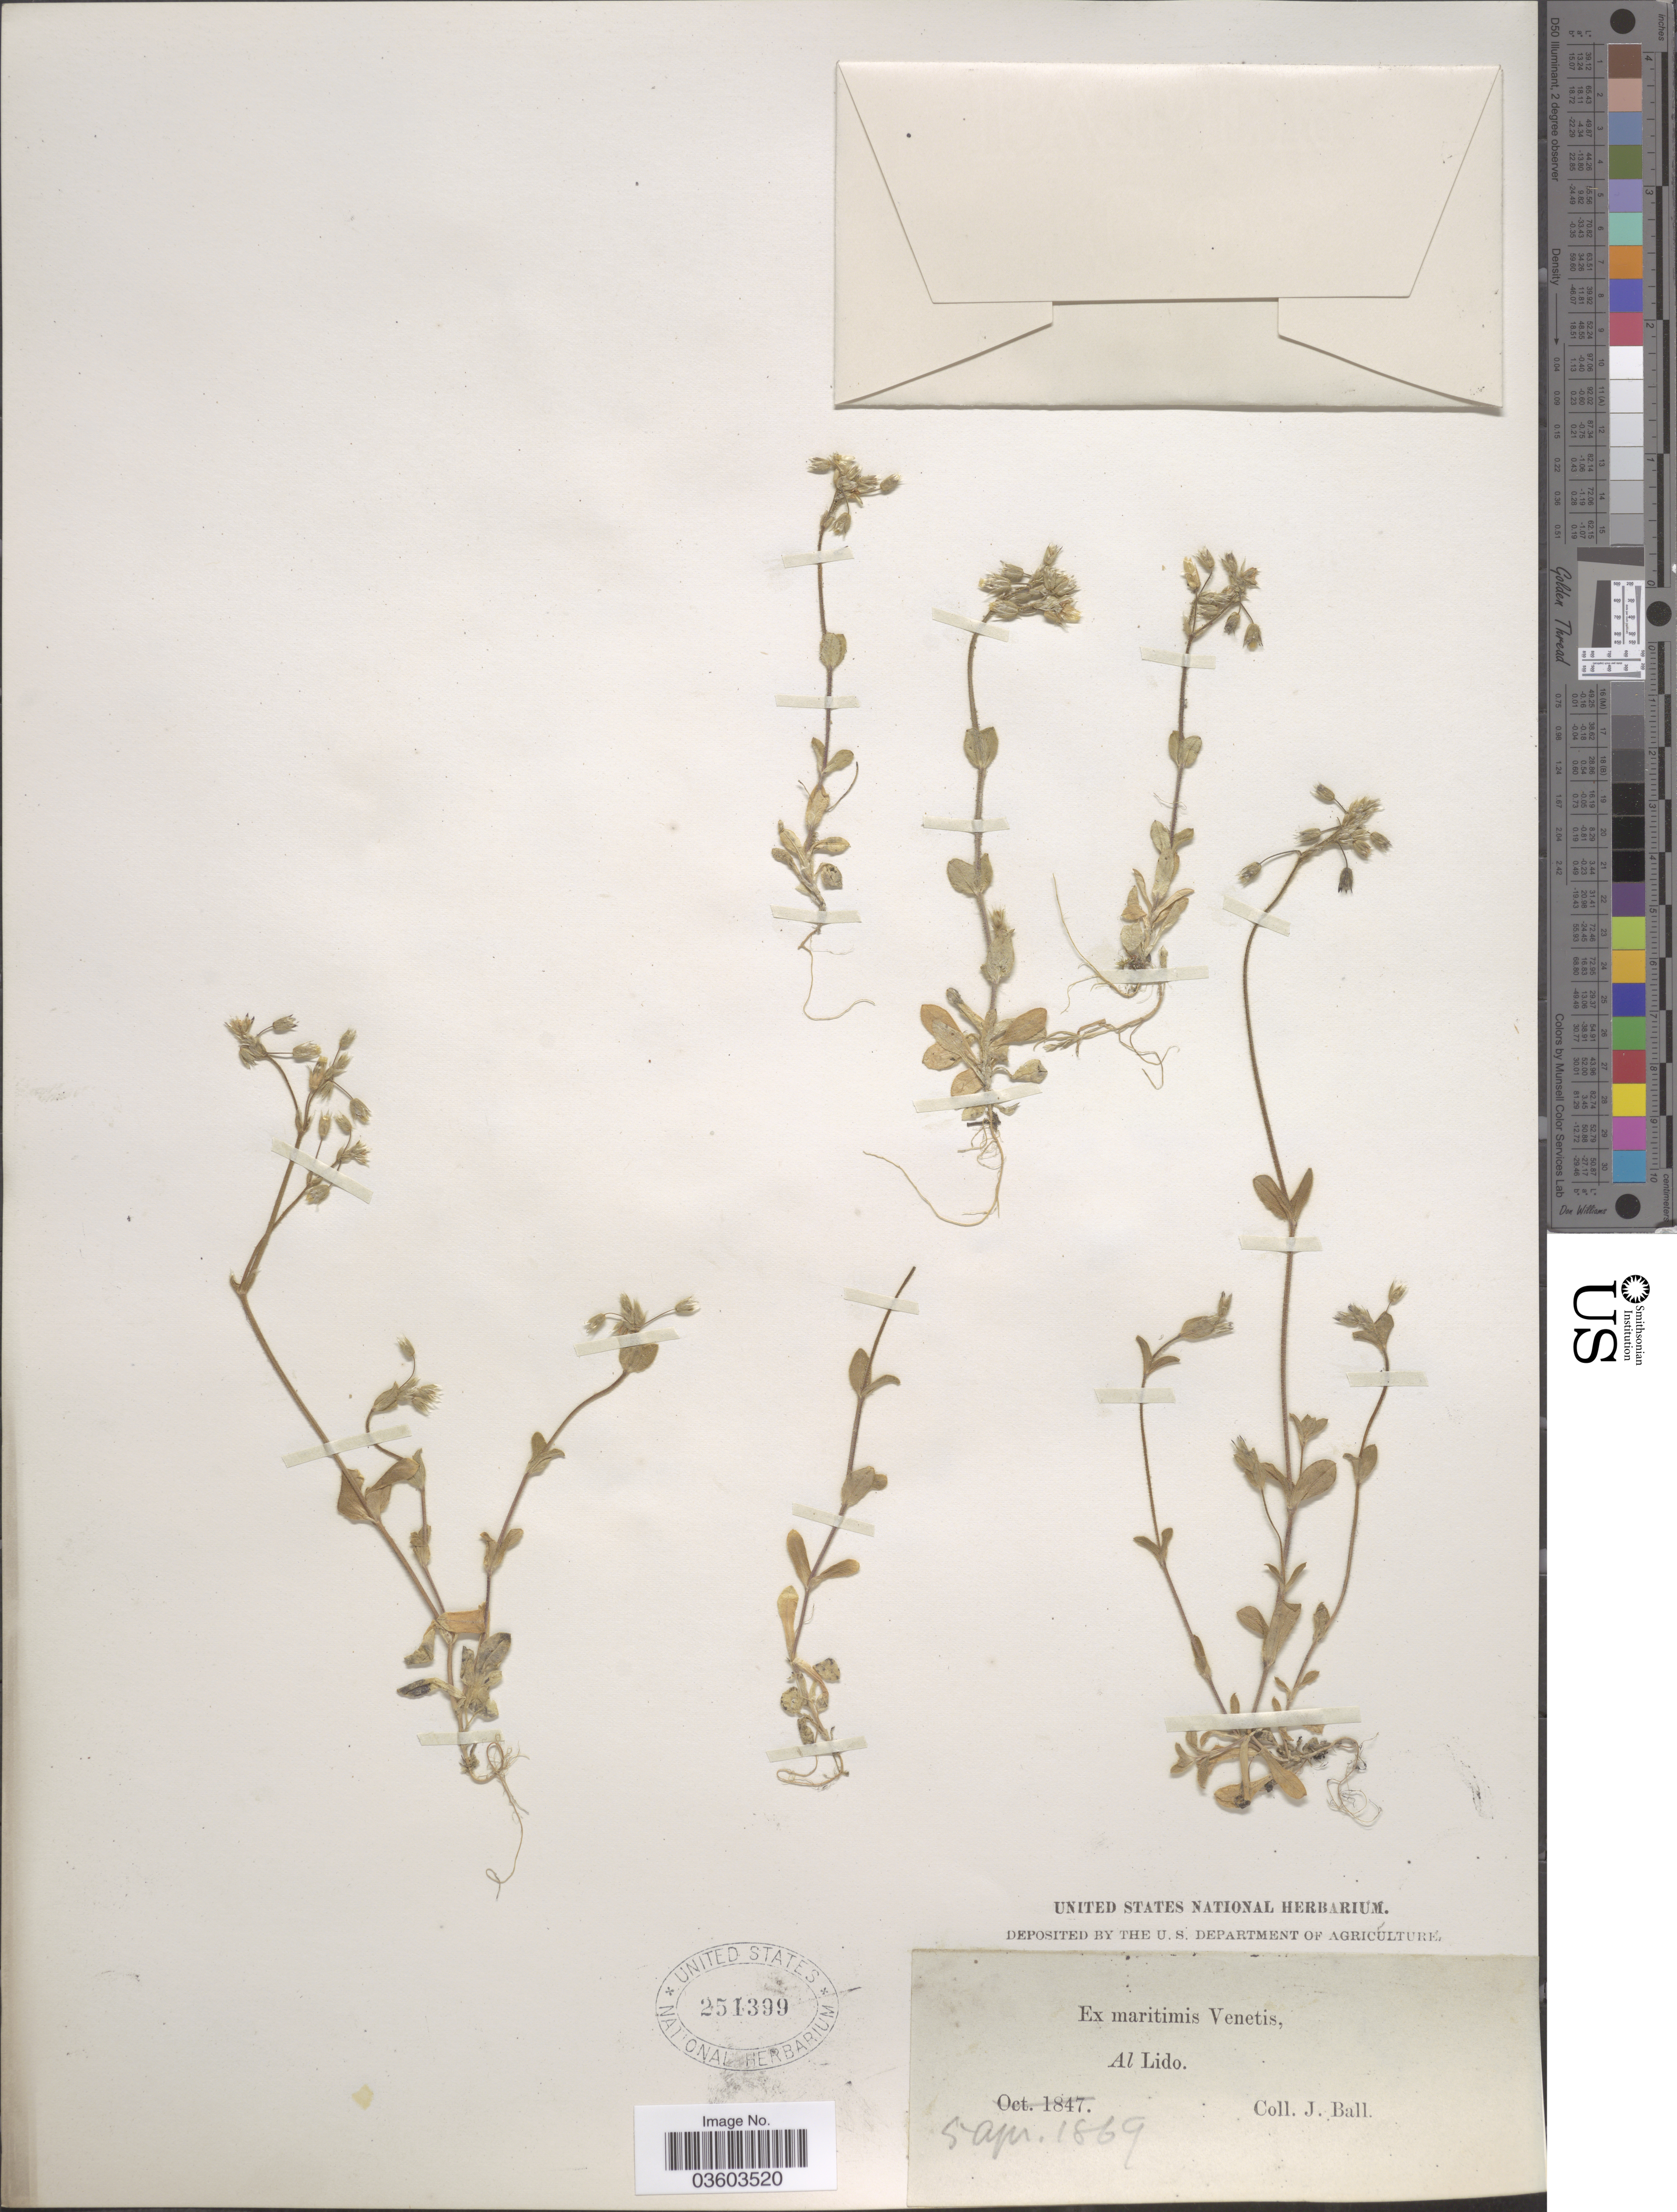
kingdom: Plantae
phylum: Tracheophyta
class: Magnoliopsida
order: Caryophyllales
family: Caryophyllaceae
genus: Cerastium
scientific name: Cerastium sp.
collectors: J. Ball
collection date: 1869-04-05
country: Italy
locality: Ex maritimis Venetis, Al Lido.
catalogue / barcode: US 251399